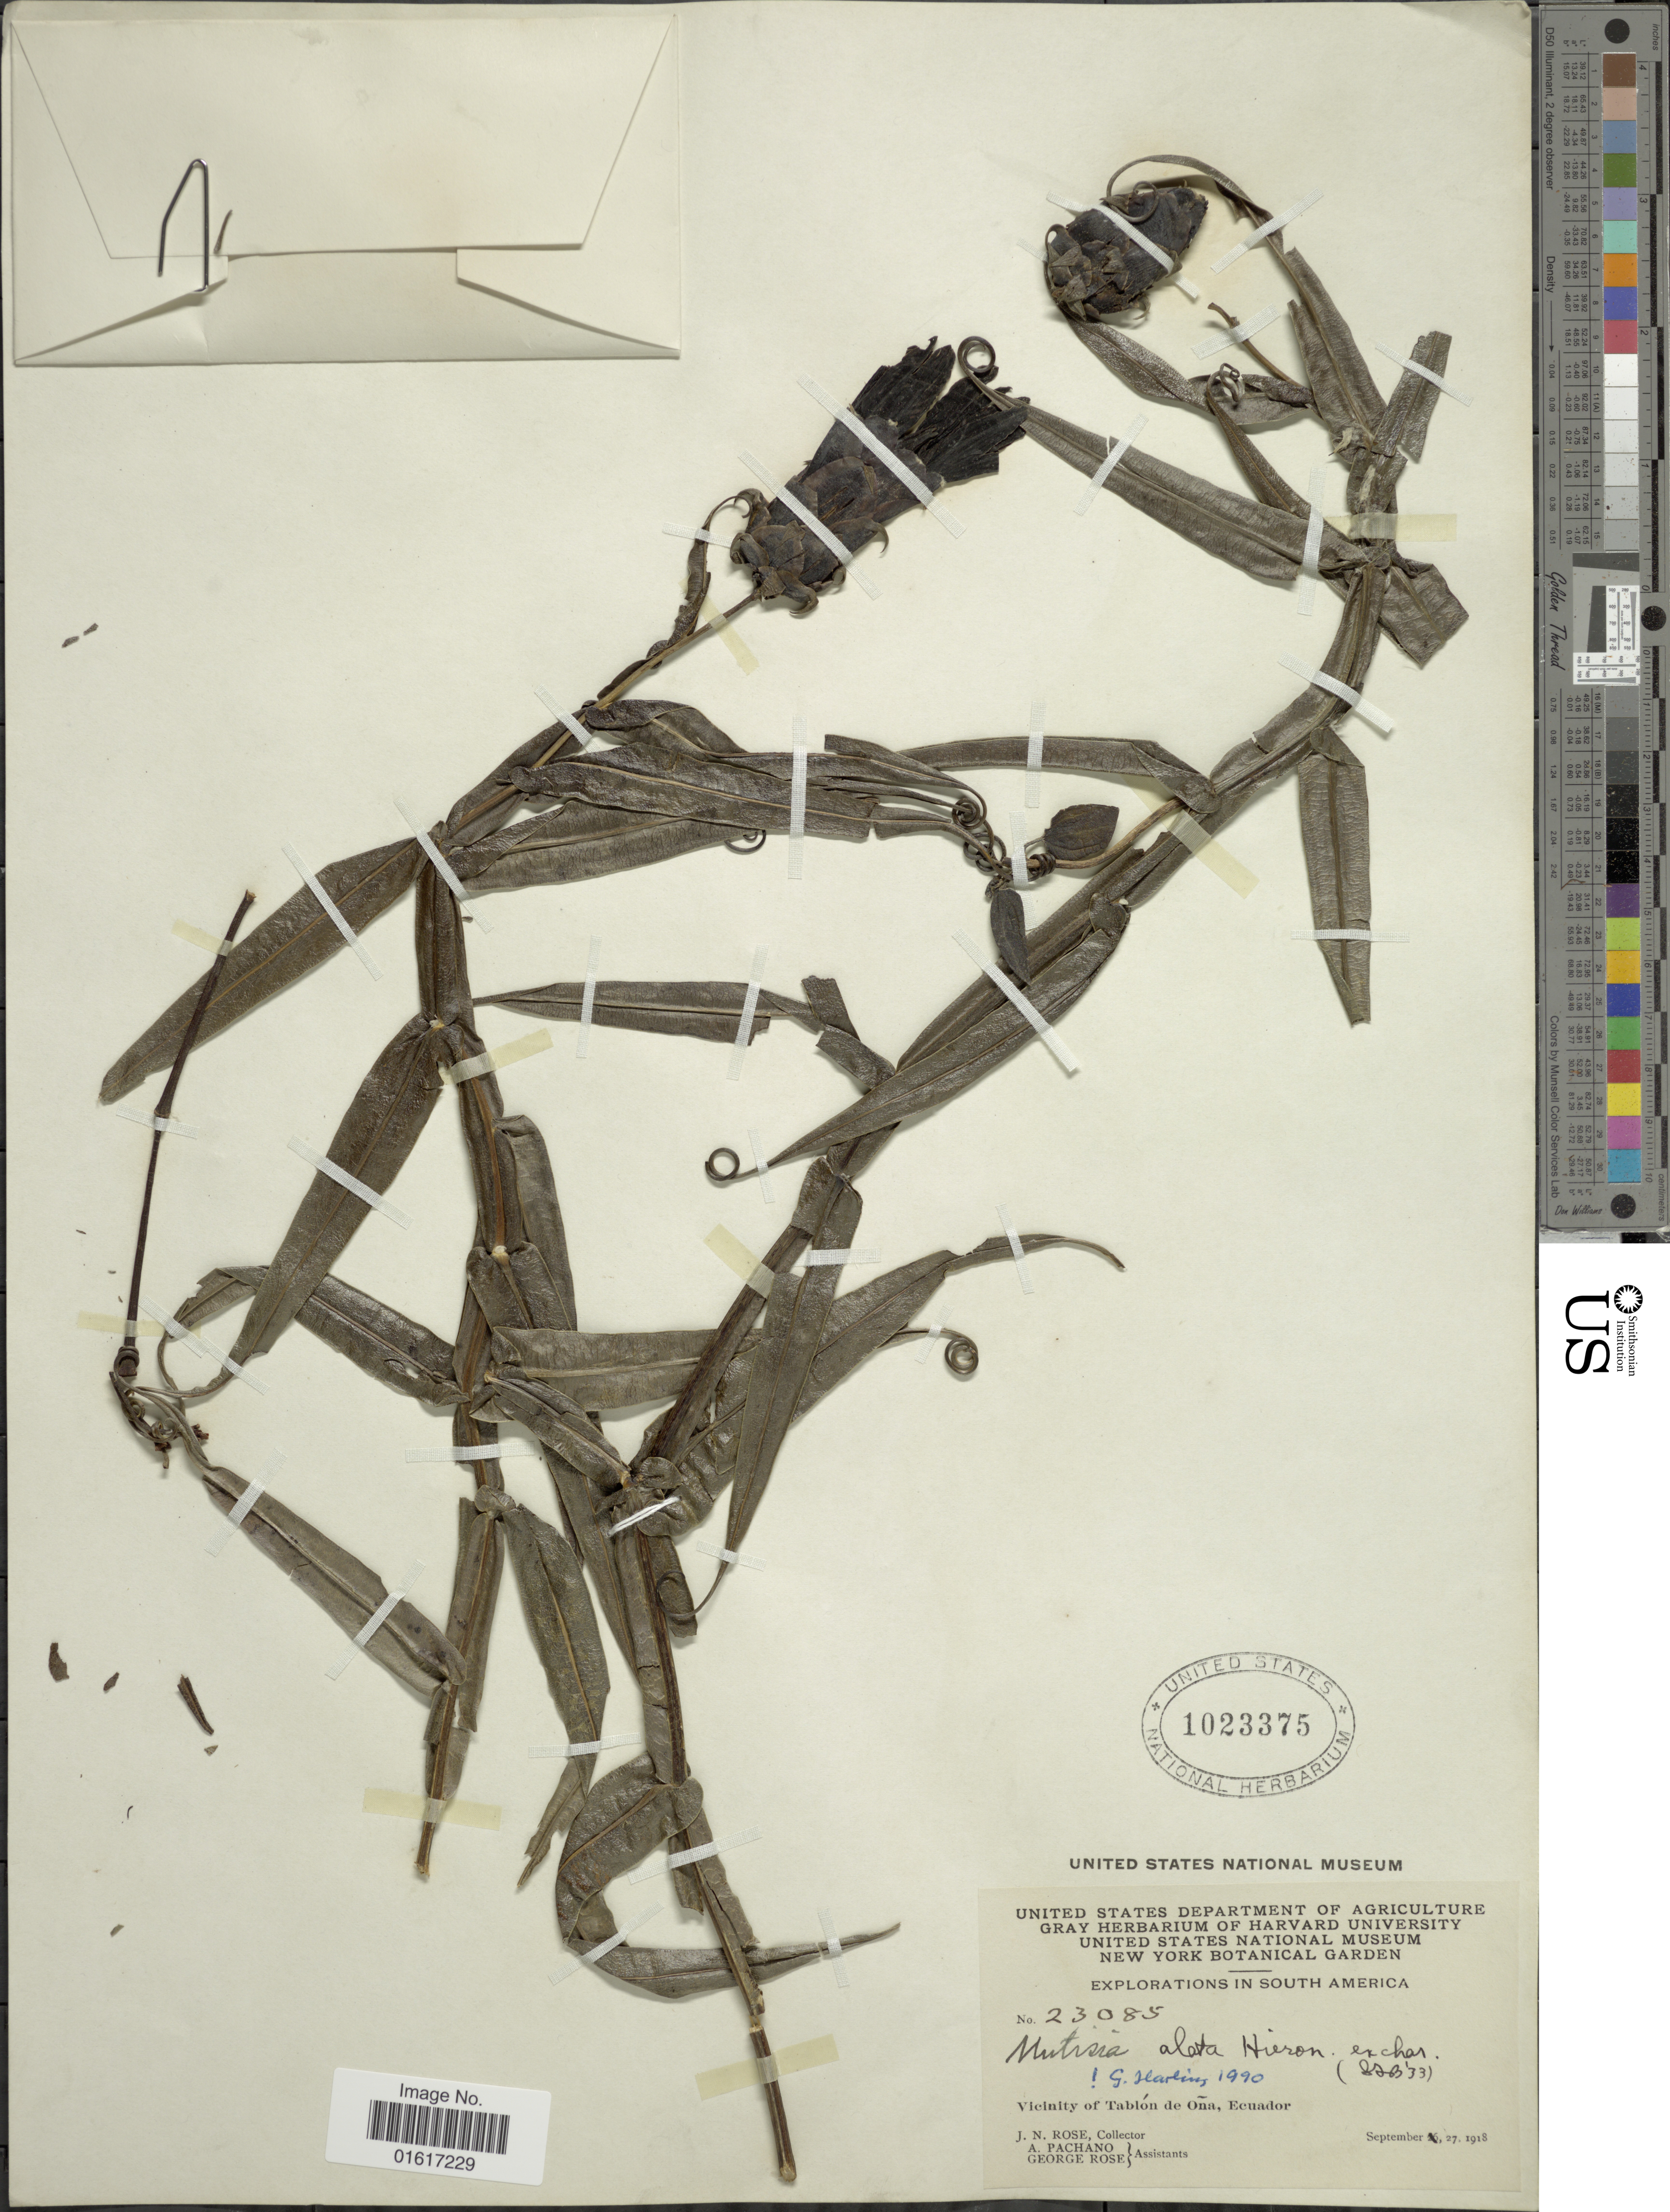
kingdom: Plantae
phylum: Tracheophyta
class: Magnoliopsida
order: Asterales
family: Asteraceae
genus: Mutisia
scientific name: Mutisia alata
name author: Hieron.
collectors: J. N. Rose, A. Pachano & G. Rose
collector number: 23085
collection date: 1918-09-27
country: Ecuador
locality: Vicinity of Tablón de Oña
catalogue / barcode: US 1023375